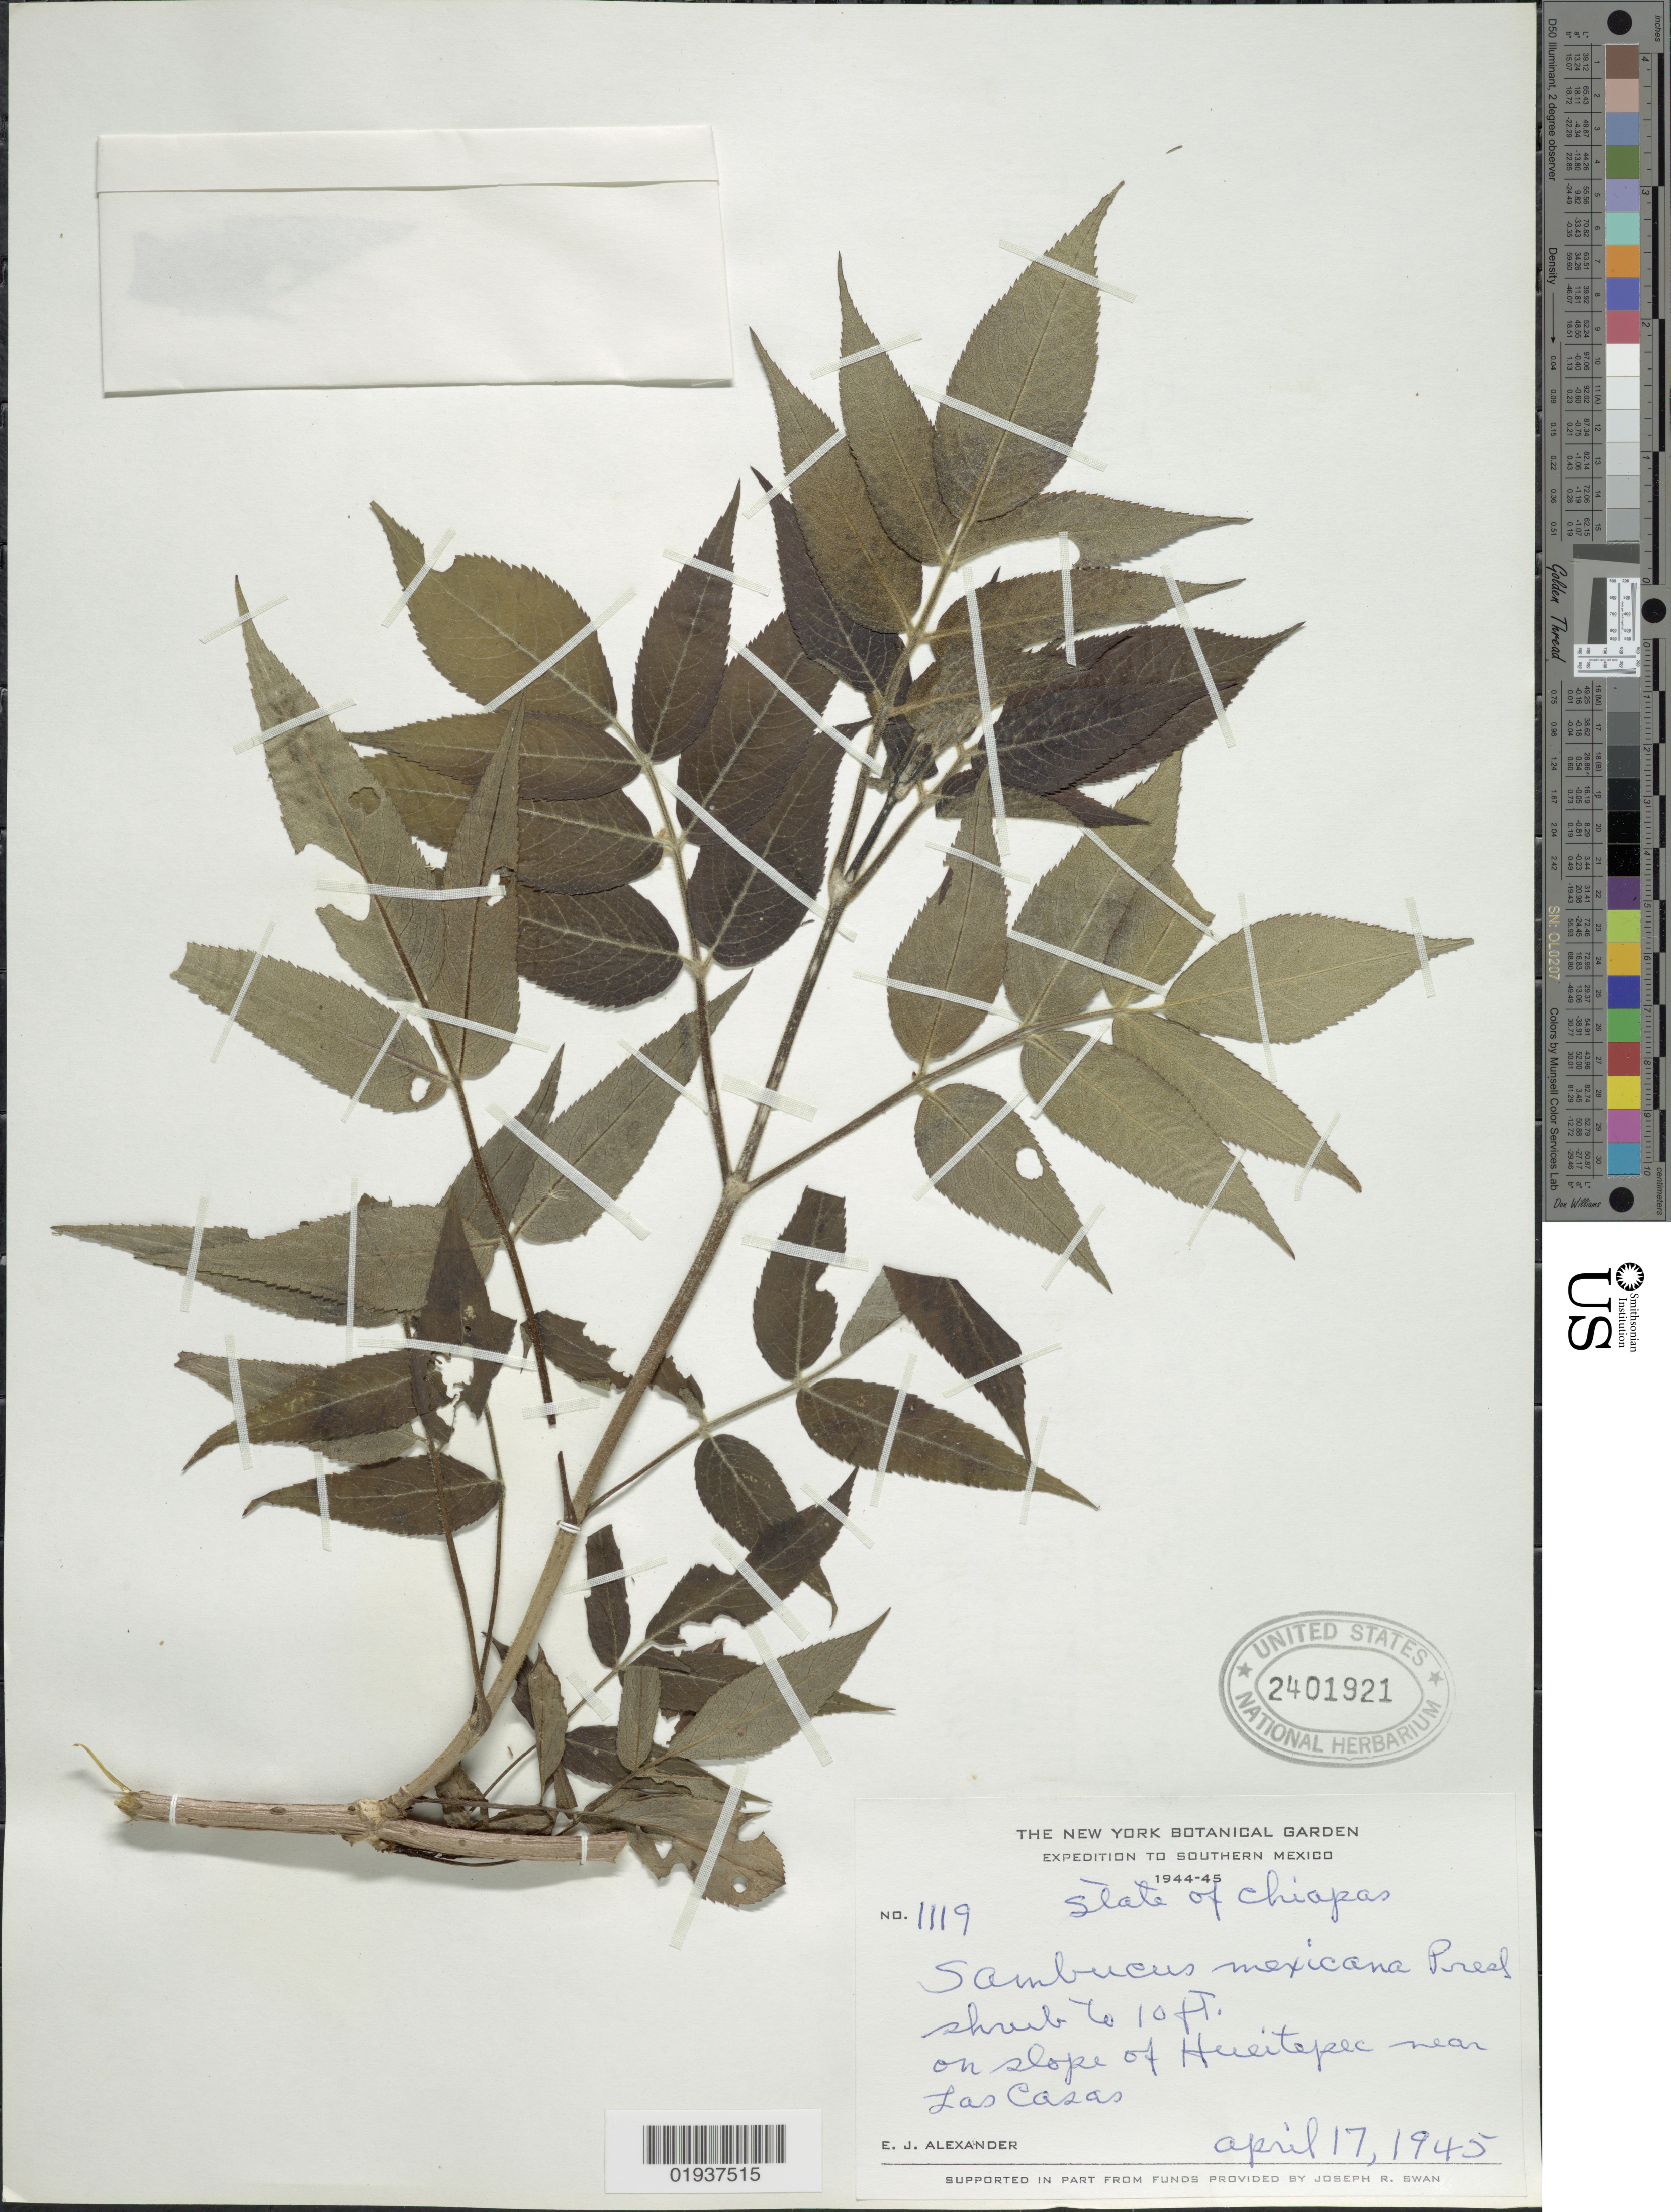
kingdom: Plantae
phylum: Tracheophyta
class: Magnoliopsida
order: Dipsacales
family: Viburnaceae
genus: Sambucus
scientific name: Sambucus mexicana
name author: C. Presl ex DC.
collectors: E. J. Alexander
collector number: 1119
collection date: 1945-04-17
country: Mexico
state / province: Chiapas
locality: State of Chiapas. On slope of Hueitepec near Las Casas.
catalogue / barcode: US 2401921